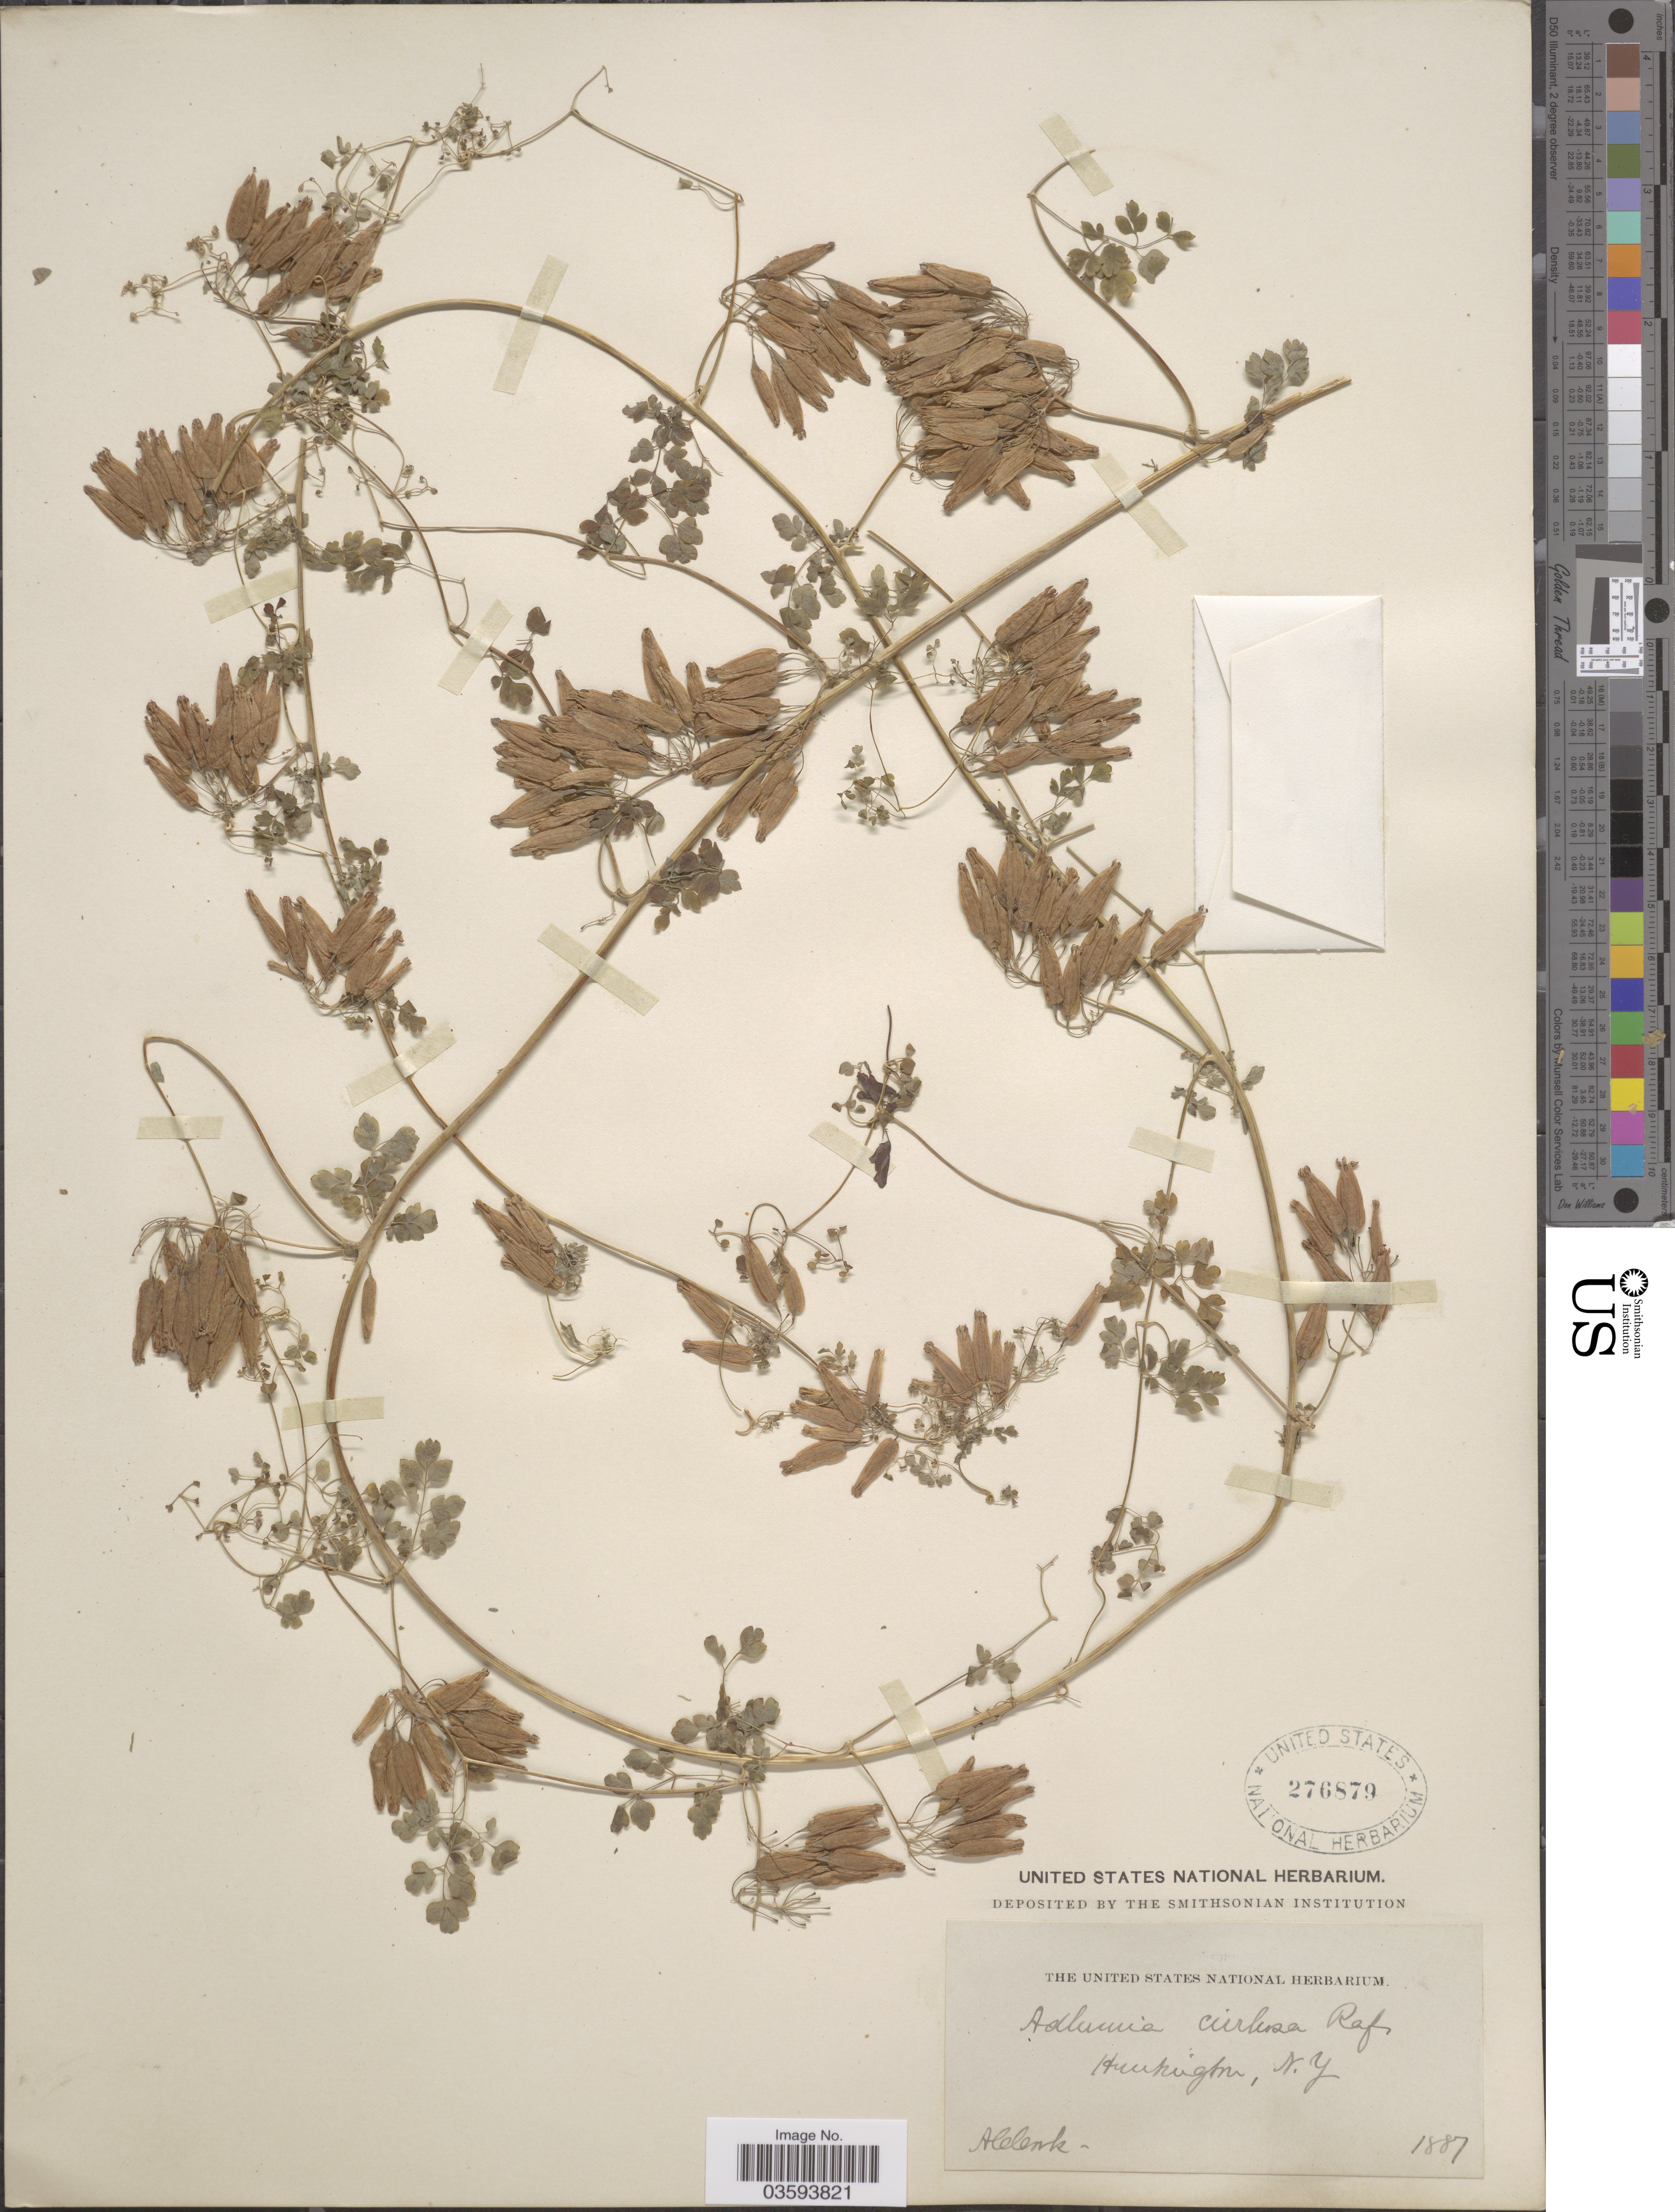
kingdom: Plantae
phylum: Tracheophyta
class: Magnoliopsida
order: Ranunculales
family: Papaveraceae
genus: Adlumia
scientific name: Adlumia cirrhosa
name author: Raf. ex DC.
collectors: A. Cork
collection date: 1887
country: United States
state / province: New York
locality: Huntington.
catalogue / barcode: US 276879